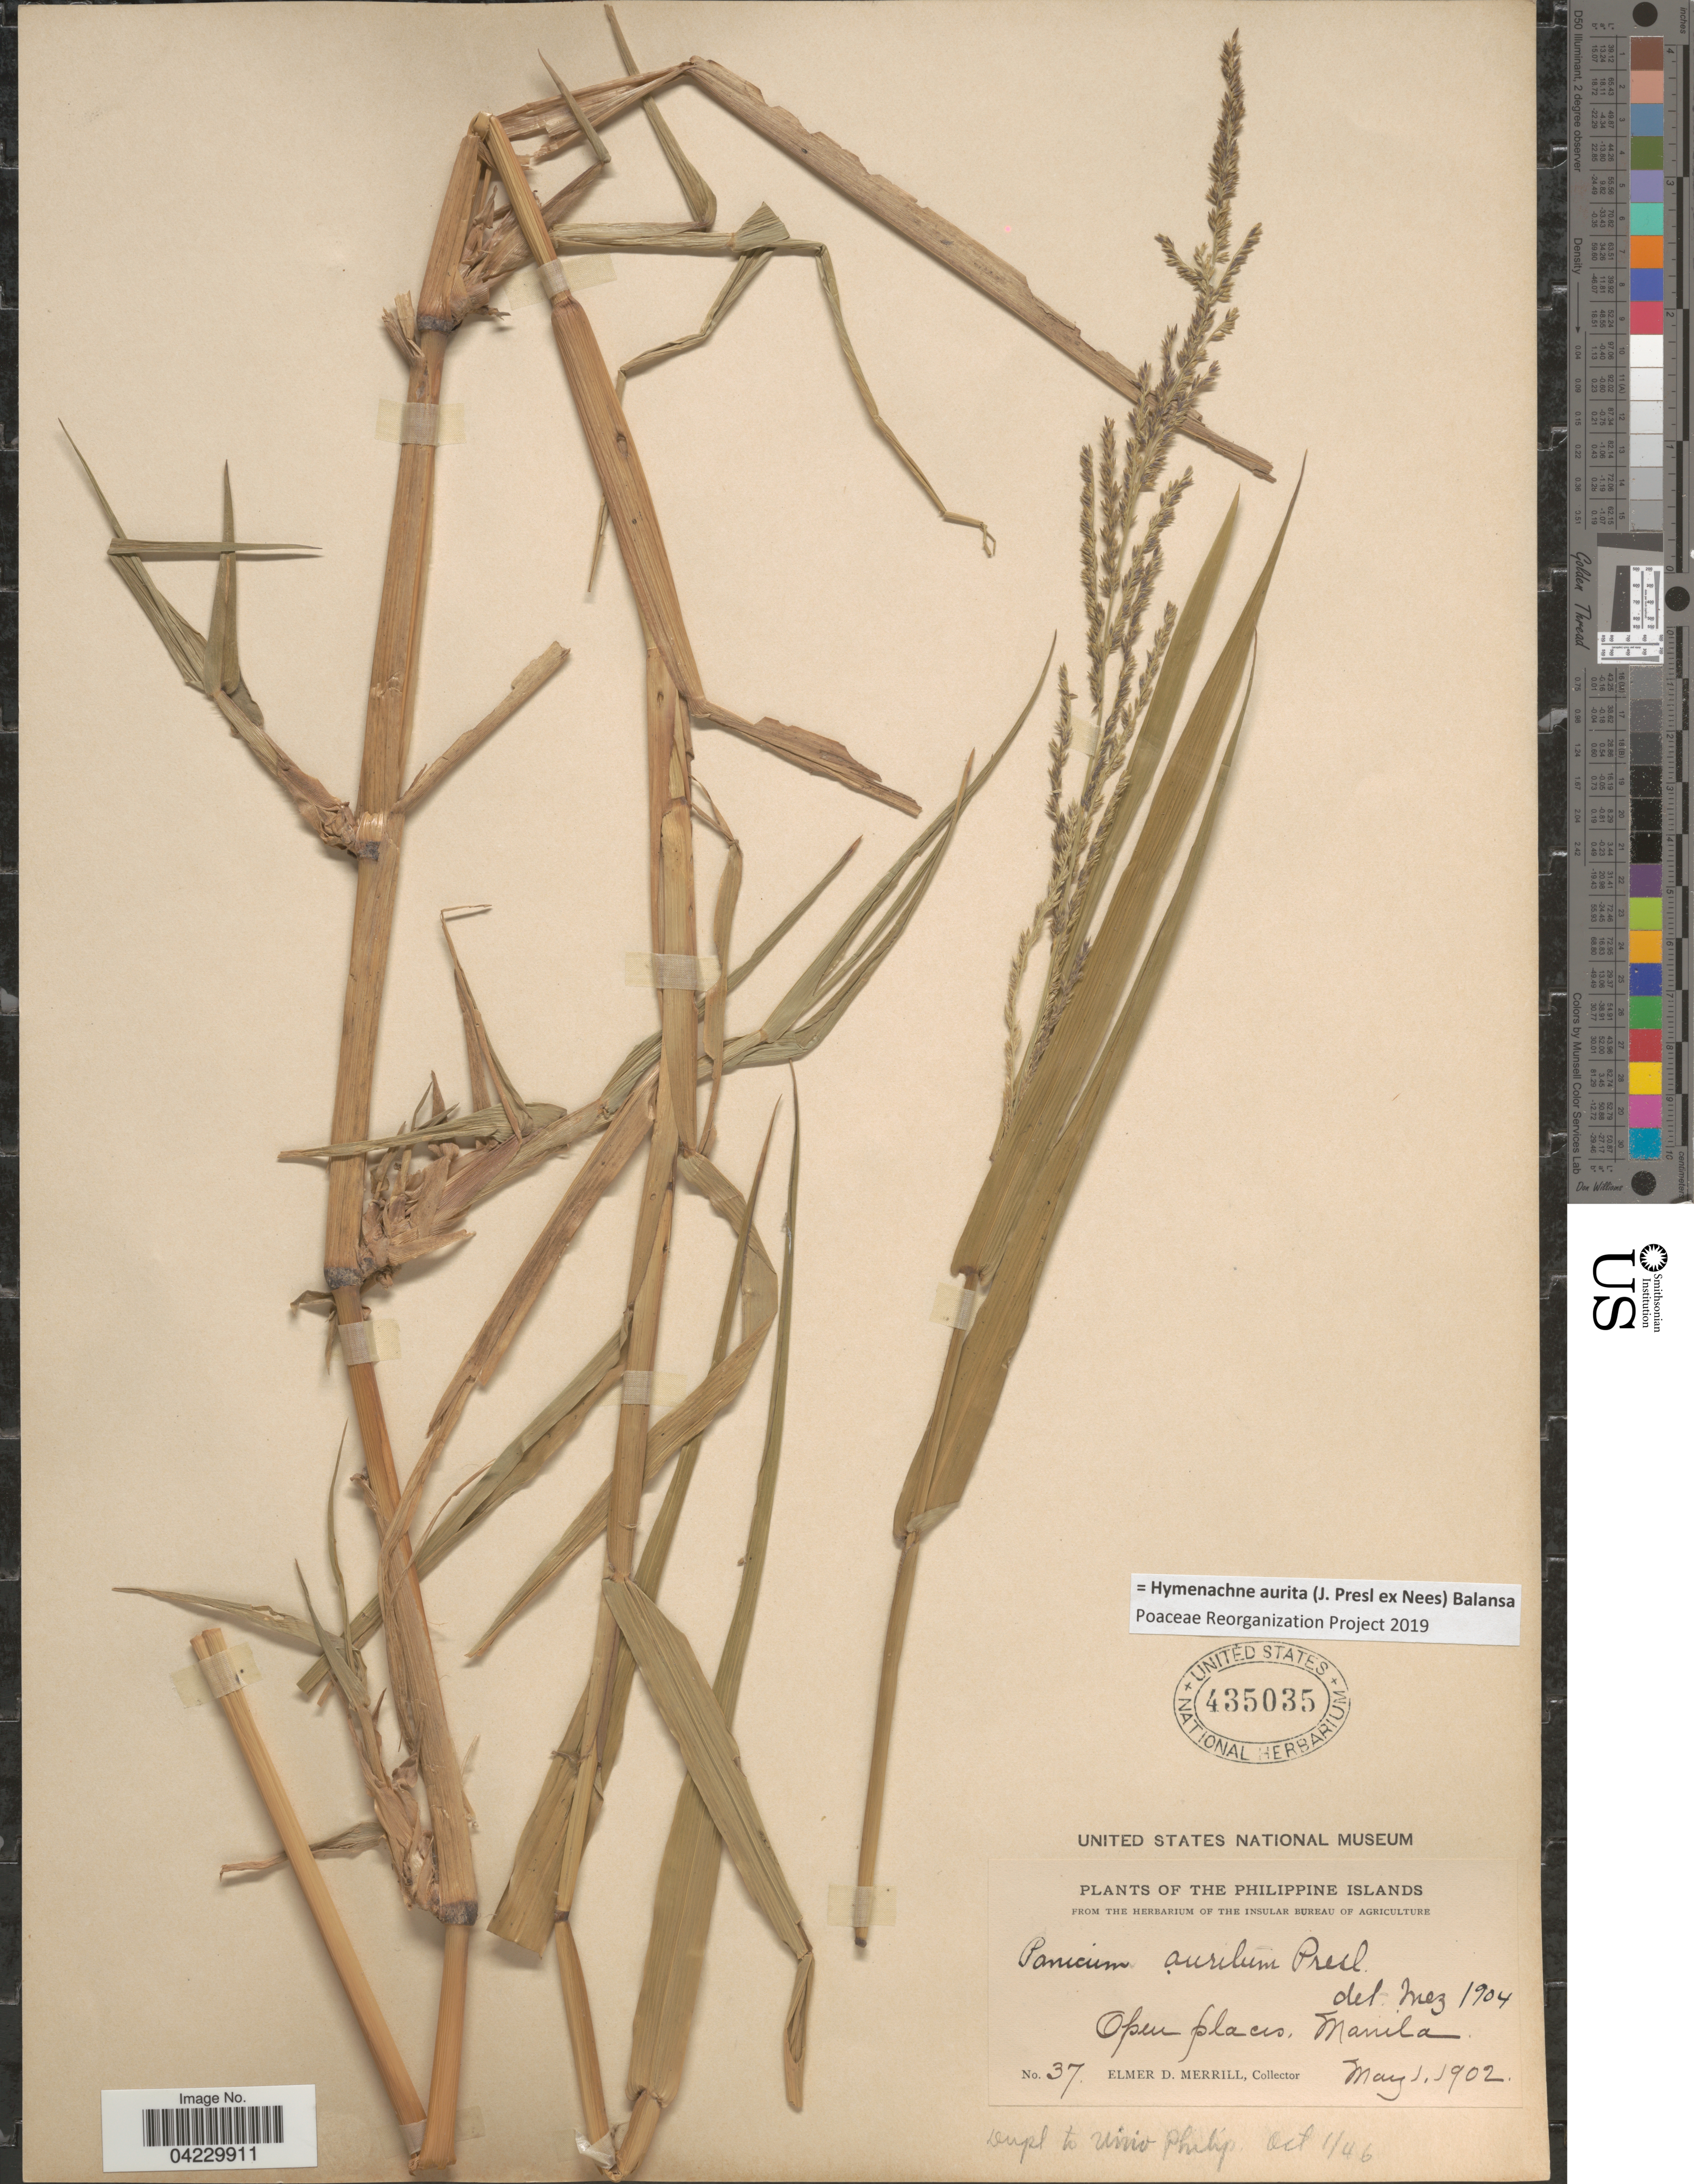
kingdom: Plantae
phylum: Tracheophyta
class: Liliopsida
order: Poales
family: Poaceae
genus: Hymenachne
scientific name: Hymenachne aurita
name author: (J. Presl ex Nees) Balansa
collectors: E. D. Merrill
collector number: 37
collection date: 1902-05-01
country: Philippines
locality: Philippine Islands. Open places. Manila.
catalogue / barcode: US 435035